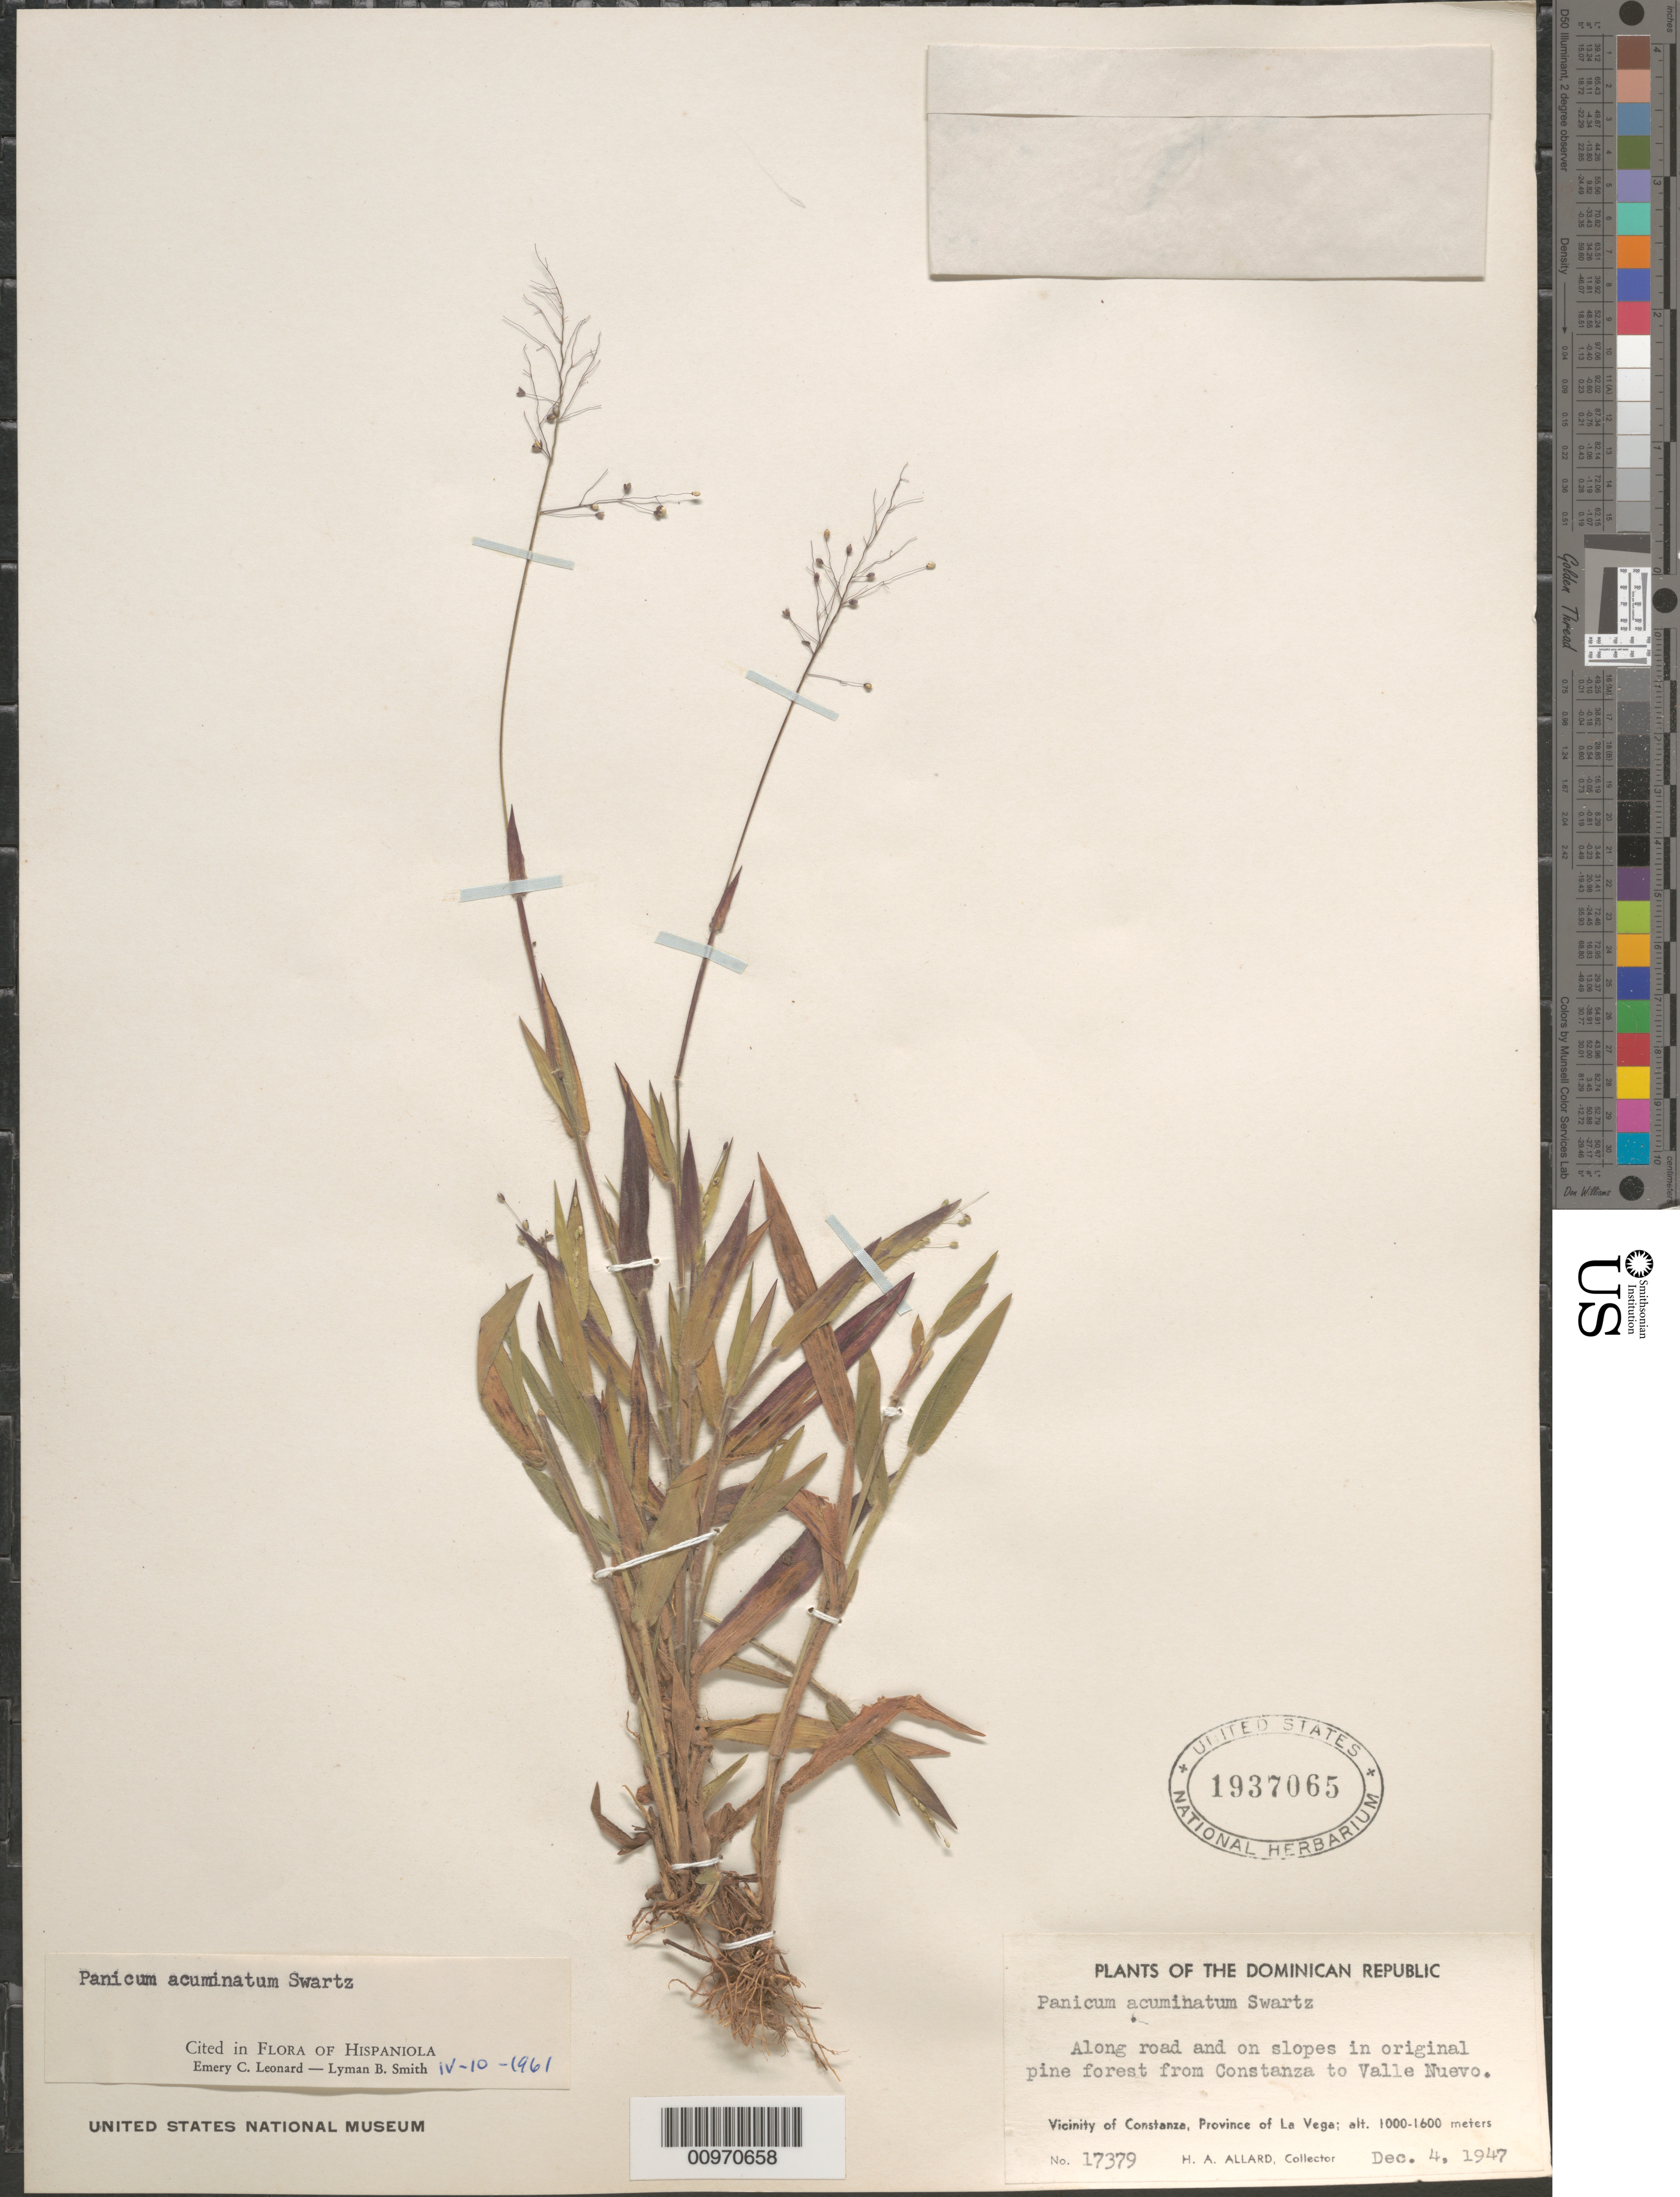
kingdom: Plantae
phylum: Tracheophyta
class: Liliopsida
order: Poales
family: Poaceae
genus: Panicum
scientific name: Panicum acuminatum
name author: Sw.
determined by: Leonard, E. C.; Smith, L. B.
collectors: H. A. Allard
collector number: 17379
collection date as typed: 04 Dec 1947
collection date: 1947-12-04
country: Dominican Republic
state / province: La Vega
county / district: Constanza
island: Hispaniola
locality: Road from Constanza to Valle Nuevo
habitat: Along road and on slopes in original pine forest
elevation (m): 1000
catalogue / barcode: US 1937065